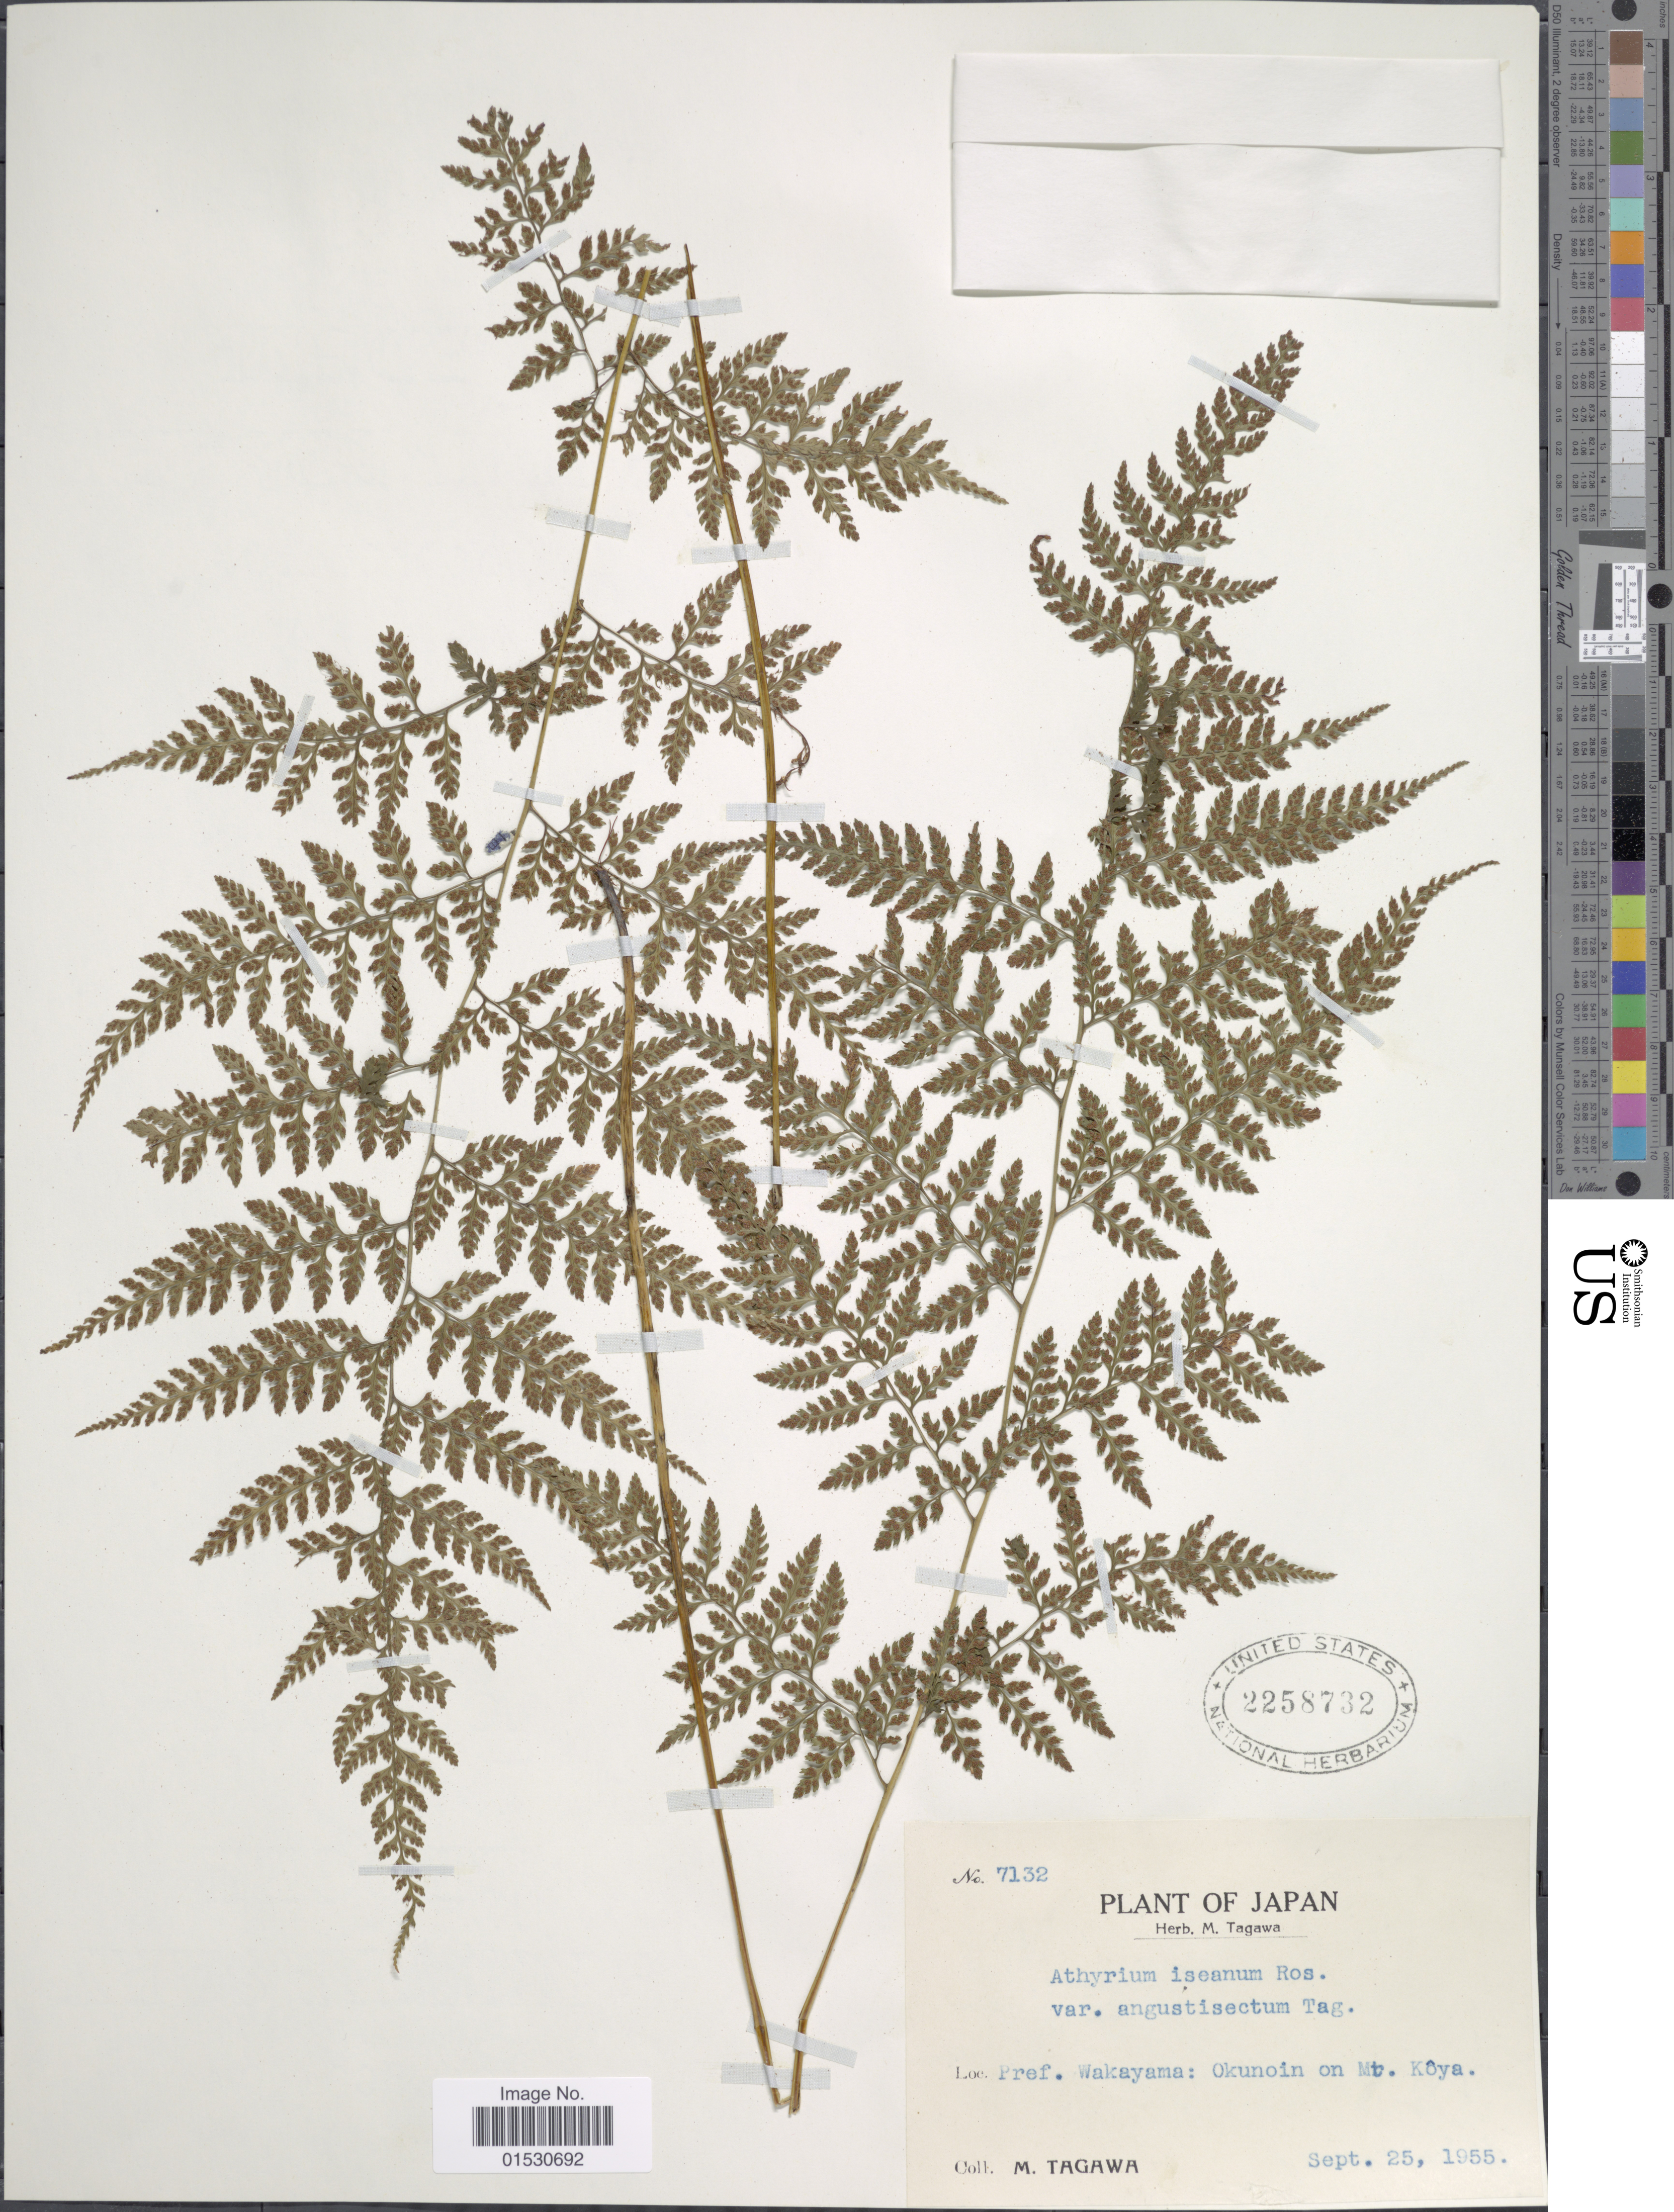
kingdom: Plantae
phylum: Tracheophyta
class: Polypodiopsida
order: Polypodiales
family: Athyriaceae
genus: Athyrium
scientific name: Athyrium iseanum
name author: Rosenst.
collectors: M. Tagawa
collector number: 7132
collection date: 1955-09-25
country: Japan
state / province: Wakayama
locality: Okunoin on Mt. Koya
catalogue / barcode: US 2258732